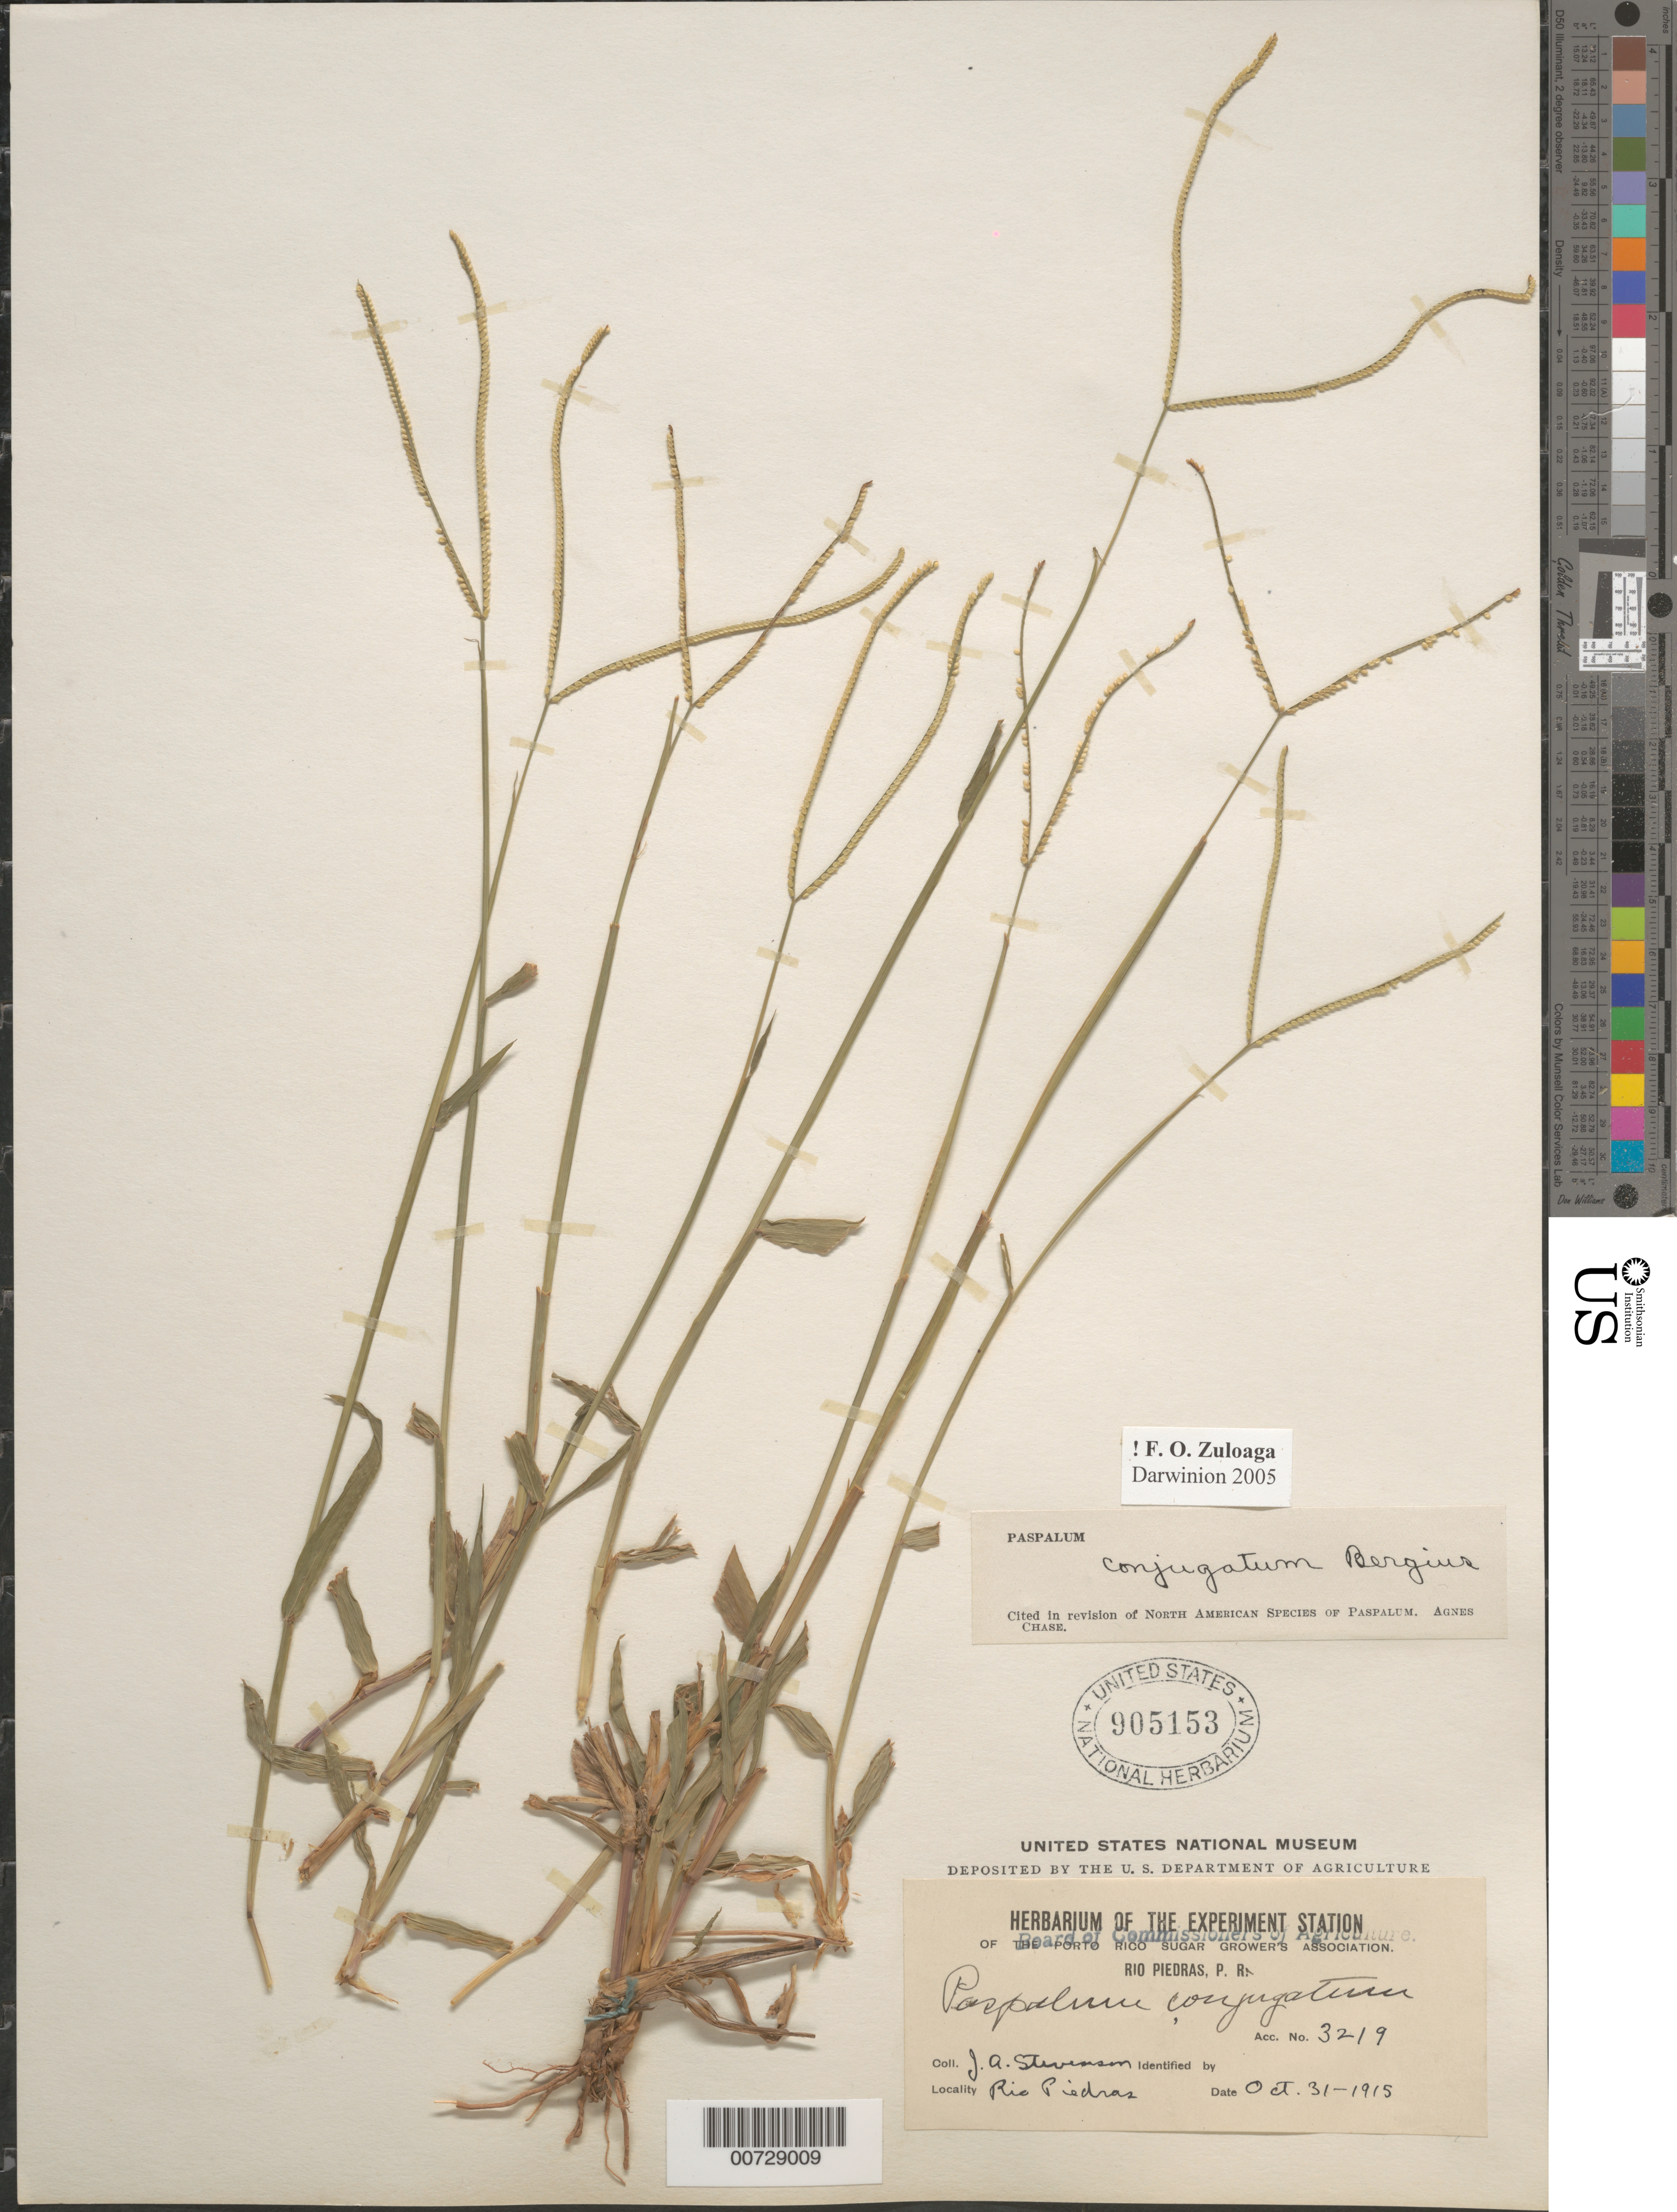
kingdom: Plantae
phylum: Tracheophyta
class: Liliopsida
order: Poales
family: Poaceae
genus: Paspalum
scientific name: Paspalum conjugatum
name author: P.J. Bergius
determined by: Chase, [M.] Agnes, (US)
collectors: J. Stevenson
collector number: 3219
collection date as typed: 31 Oct 1915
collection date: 1915-10-31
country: Puerto Rico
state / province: San Juan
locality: Rio Piedras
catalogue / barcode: US 905153